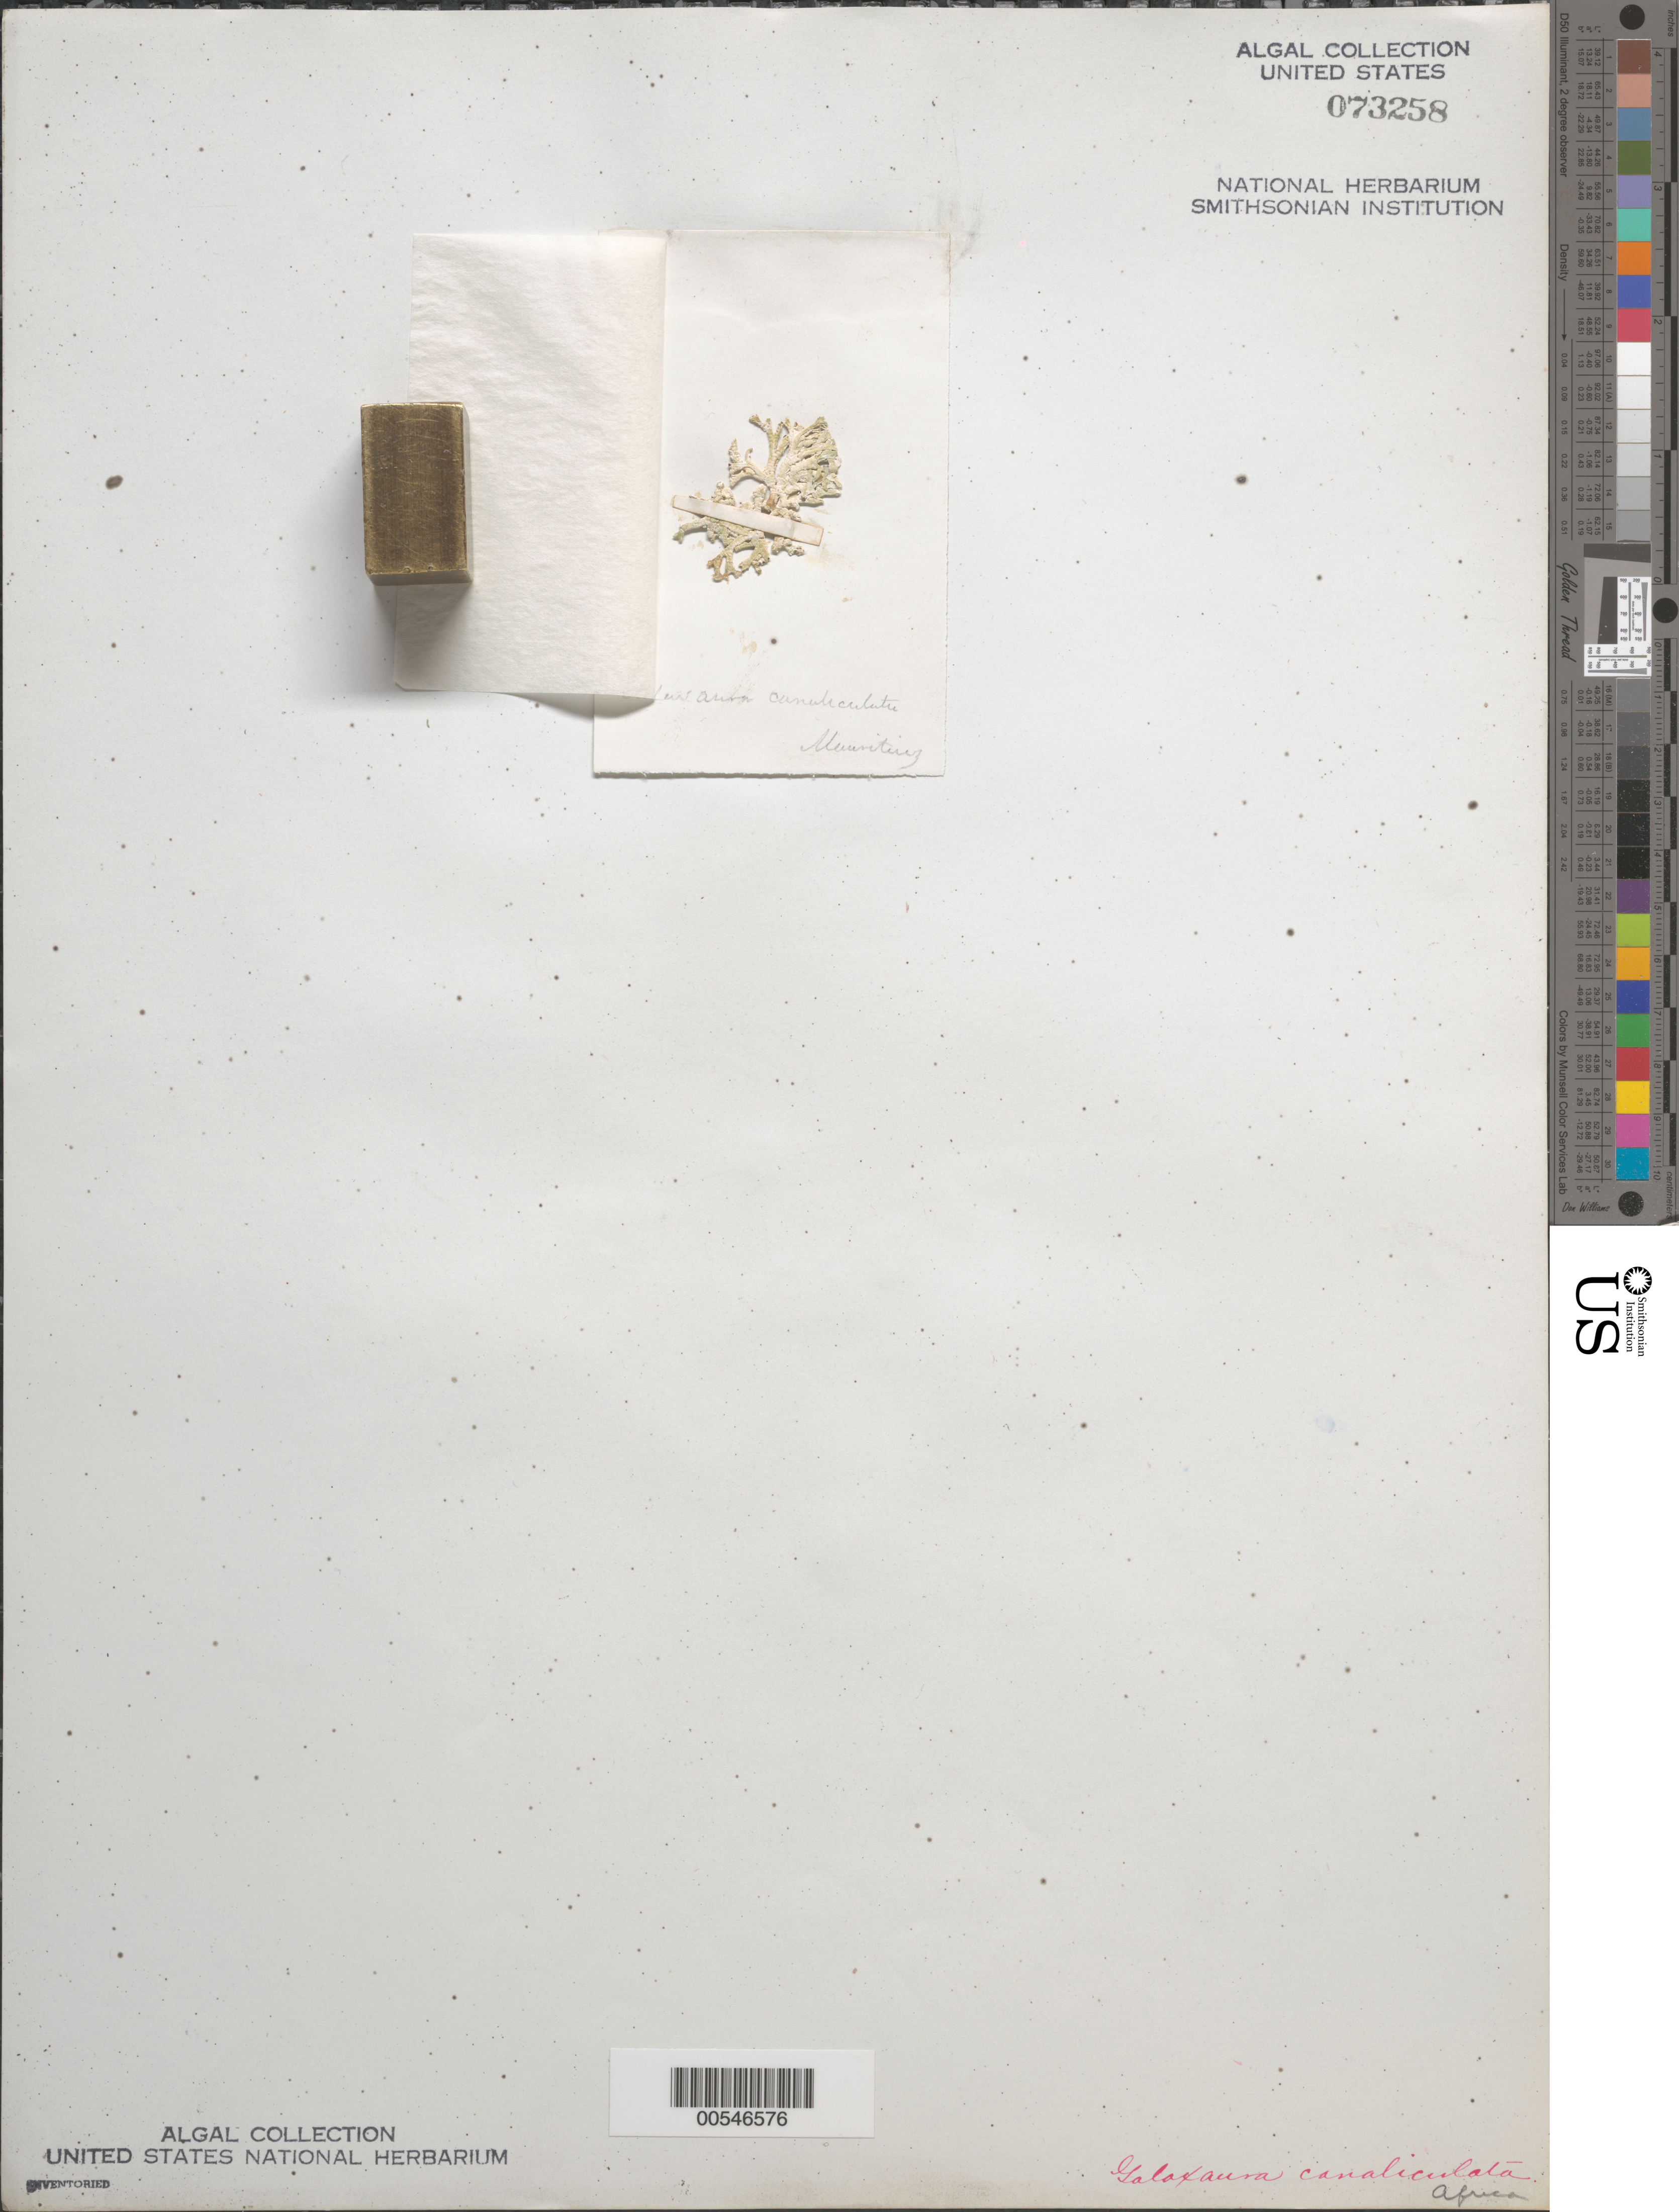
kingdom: Plantae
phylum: Rhodophyta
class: Florideophyceae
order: Nemaliales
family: Galaxauraceae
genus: Galaxaura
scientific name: Galaxaura marginata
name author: (J. Ellis & Sol.) J.V.Lamouroux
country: Mauritius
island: Mauritius Island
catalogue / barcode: US 73258